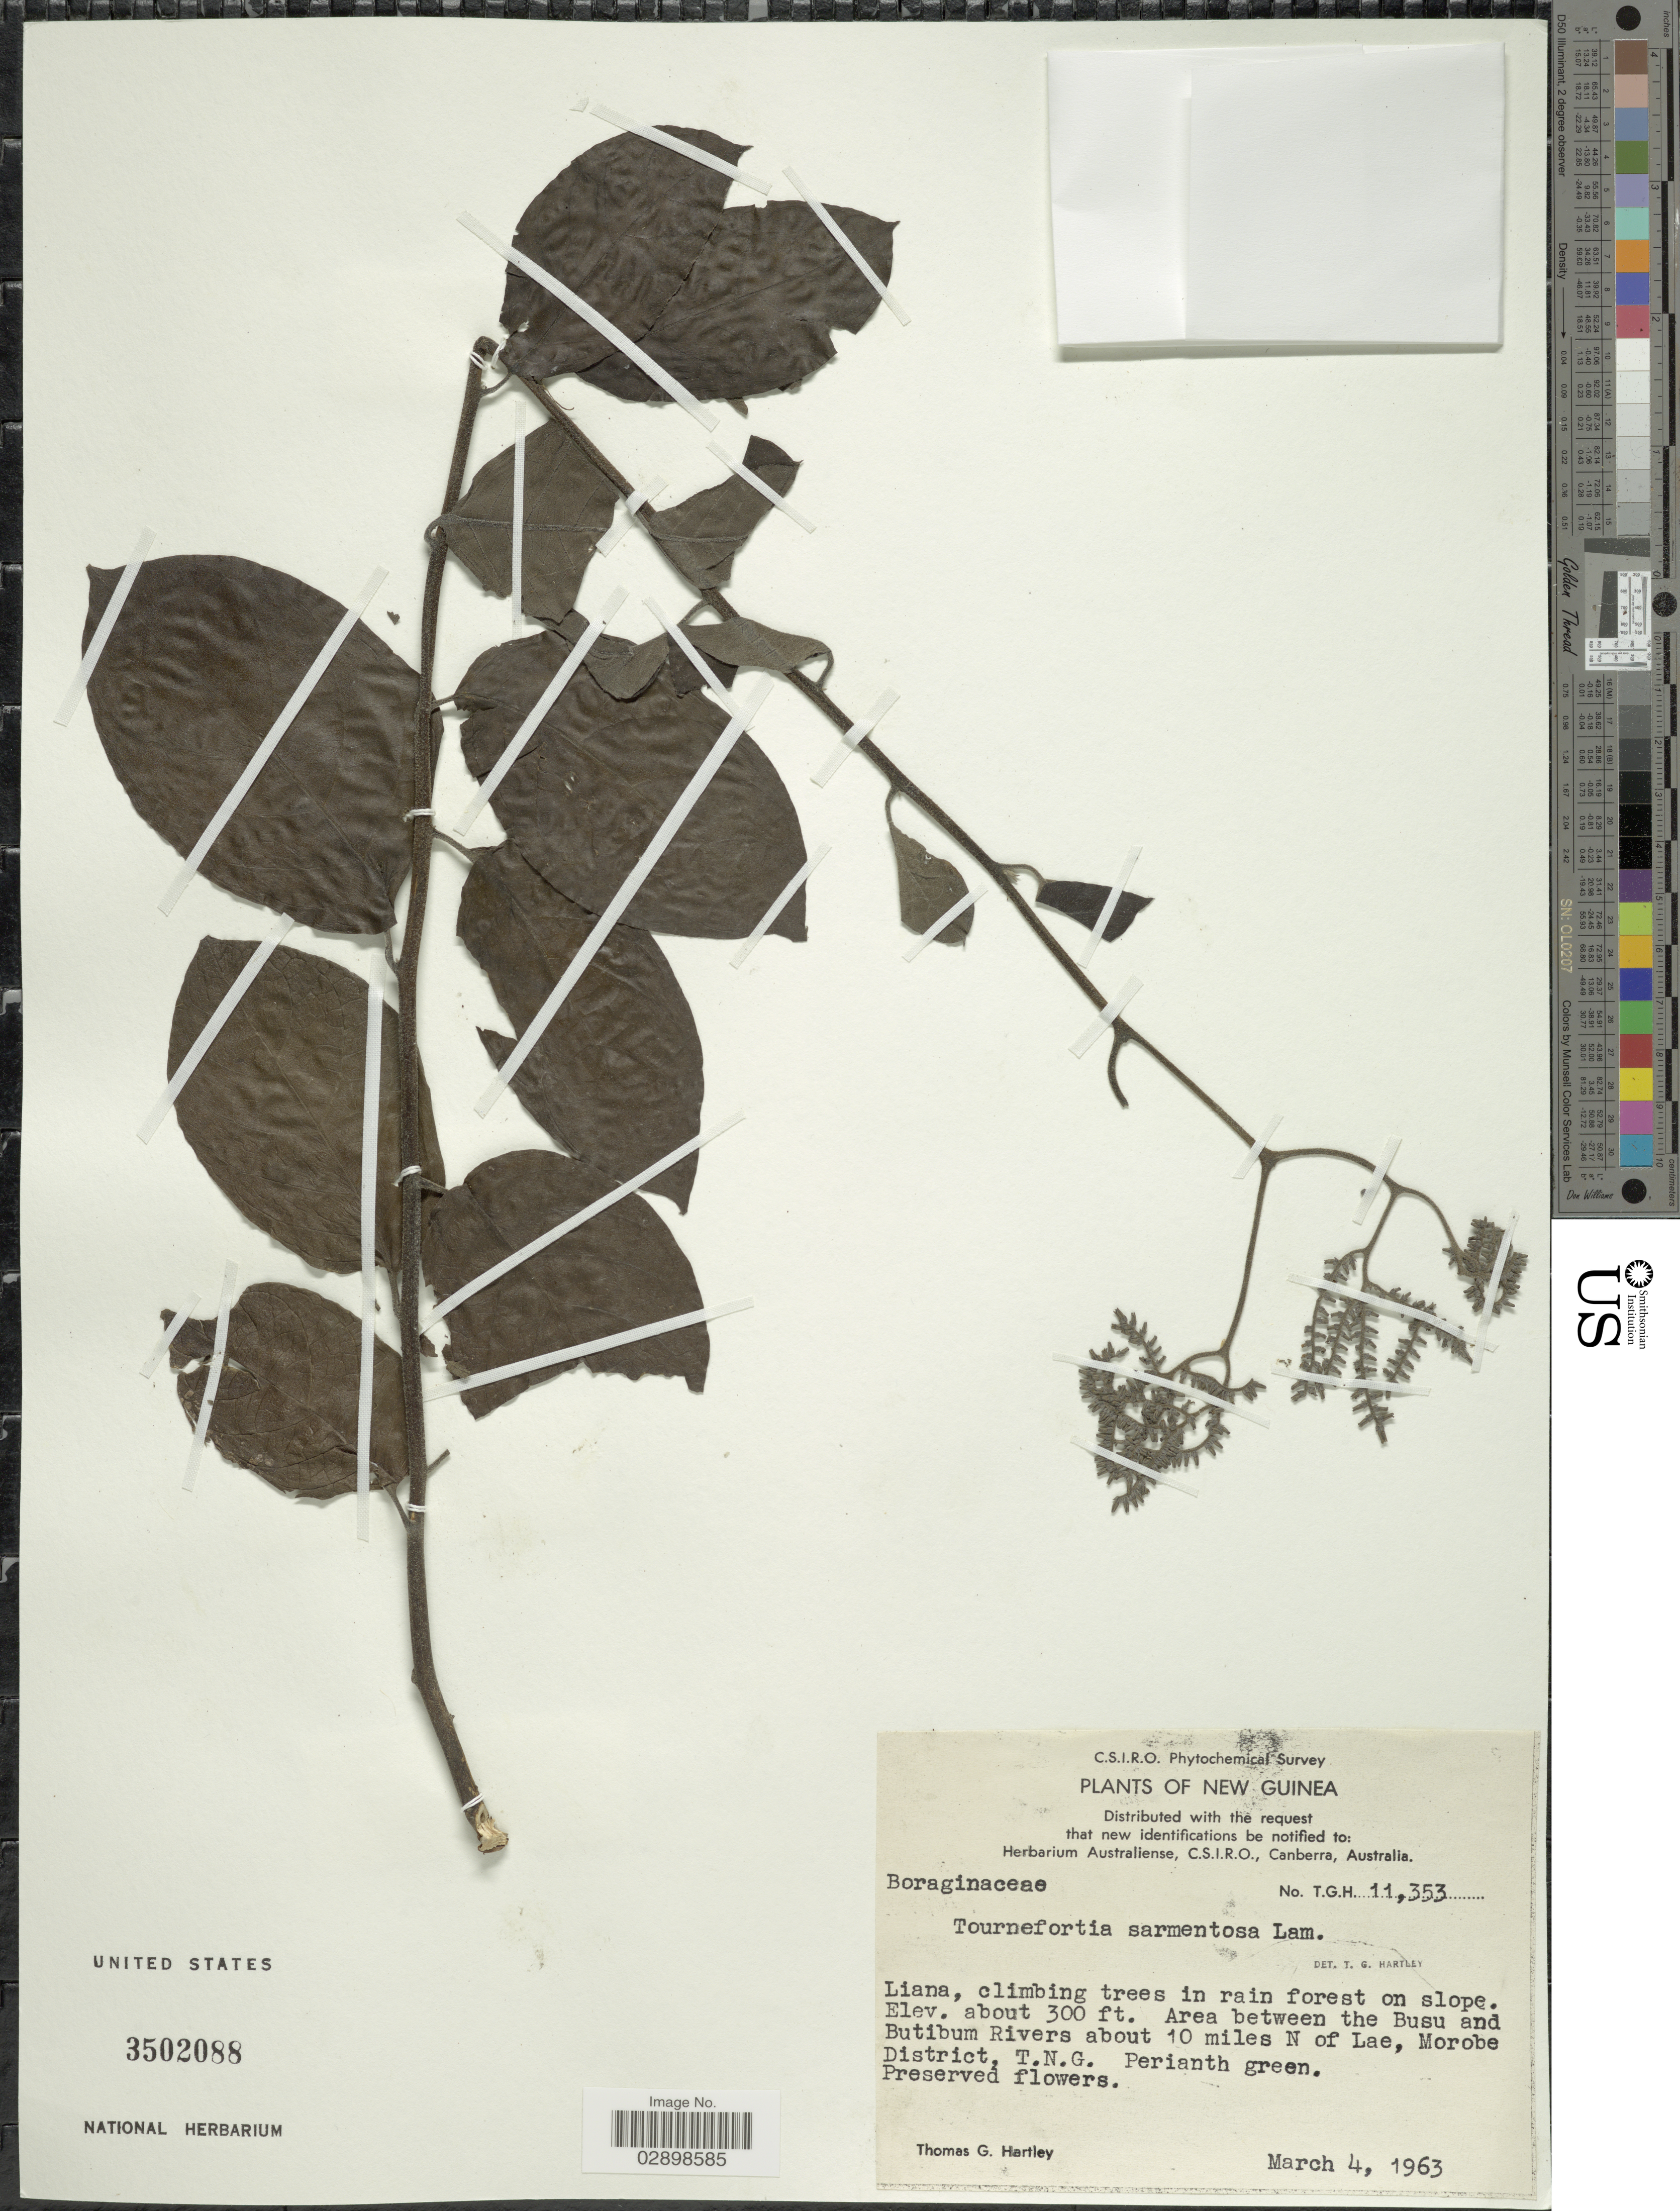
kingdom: Plantae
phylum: Tracheophyta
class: Magnoliopsida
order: Boraginales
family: Heliotropiaceae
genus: Tournefortia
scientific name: Tournefortia sarmentosa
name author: Lam.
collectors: T. G. Hartley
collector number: TGH11353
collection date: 1963-03-04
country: Papua New Guinea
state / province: Morobe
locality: New Guinea. Area between the Busu and Butibum Rivers about 10 miles N of Lae, Morobe District, T.N.G.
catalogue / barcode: US 3502088